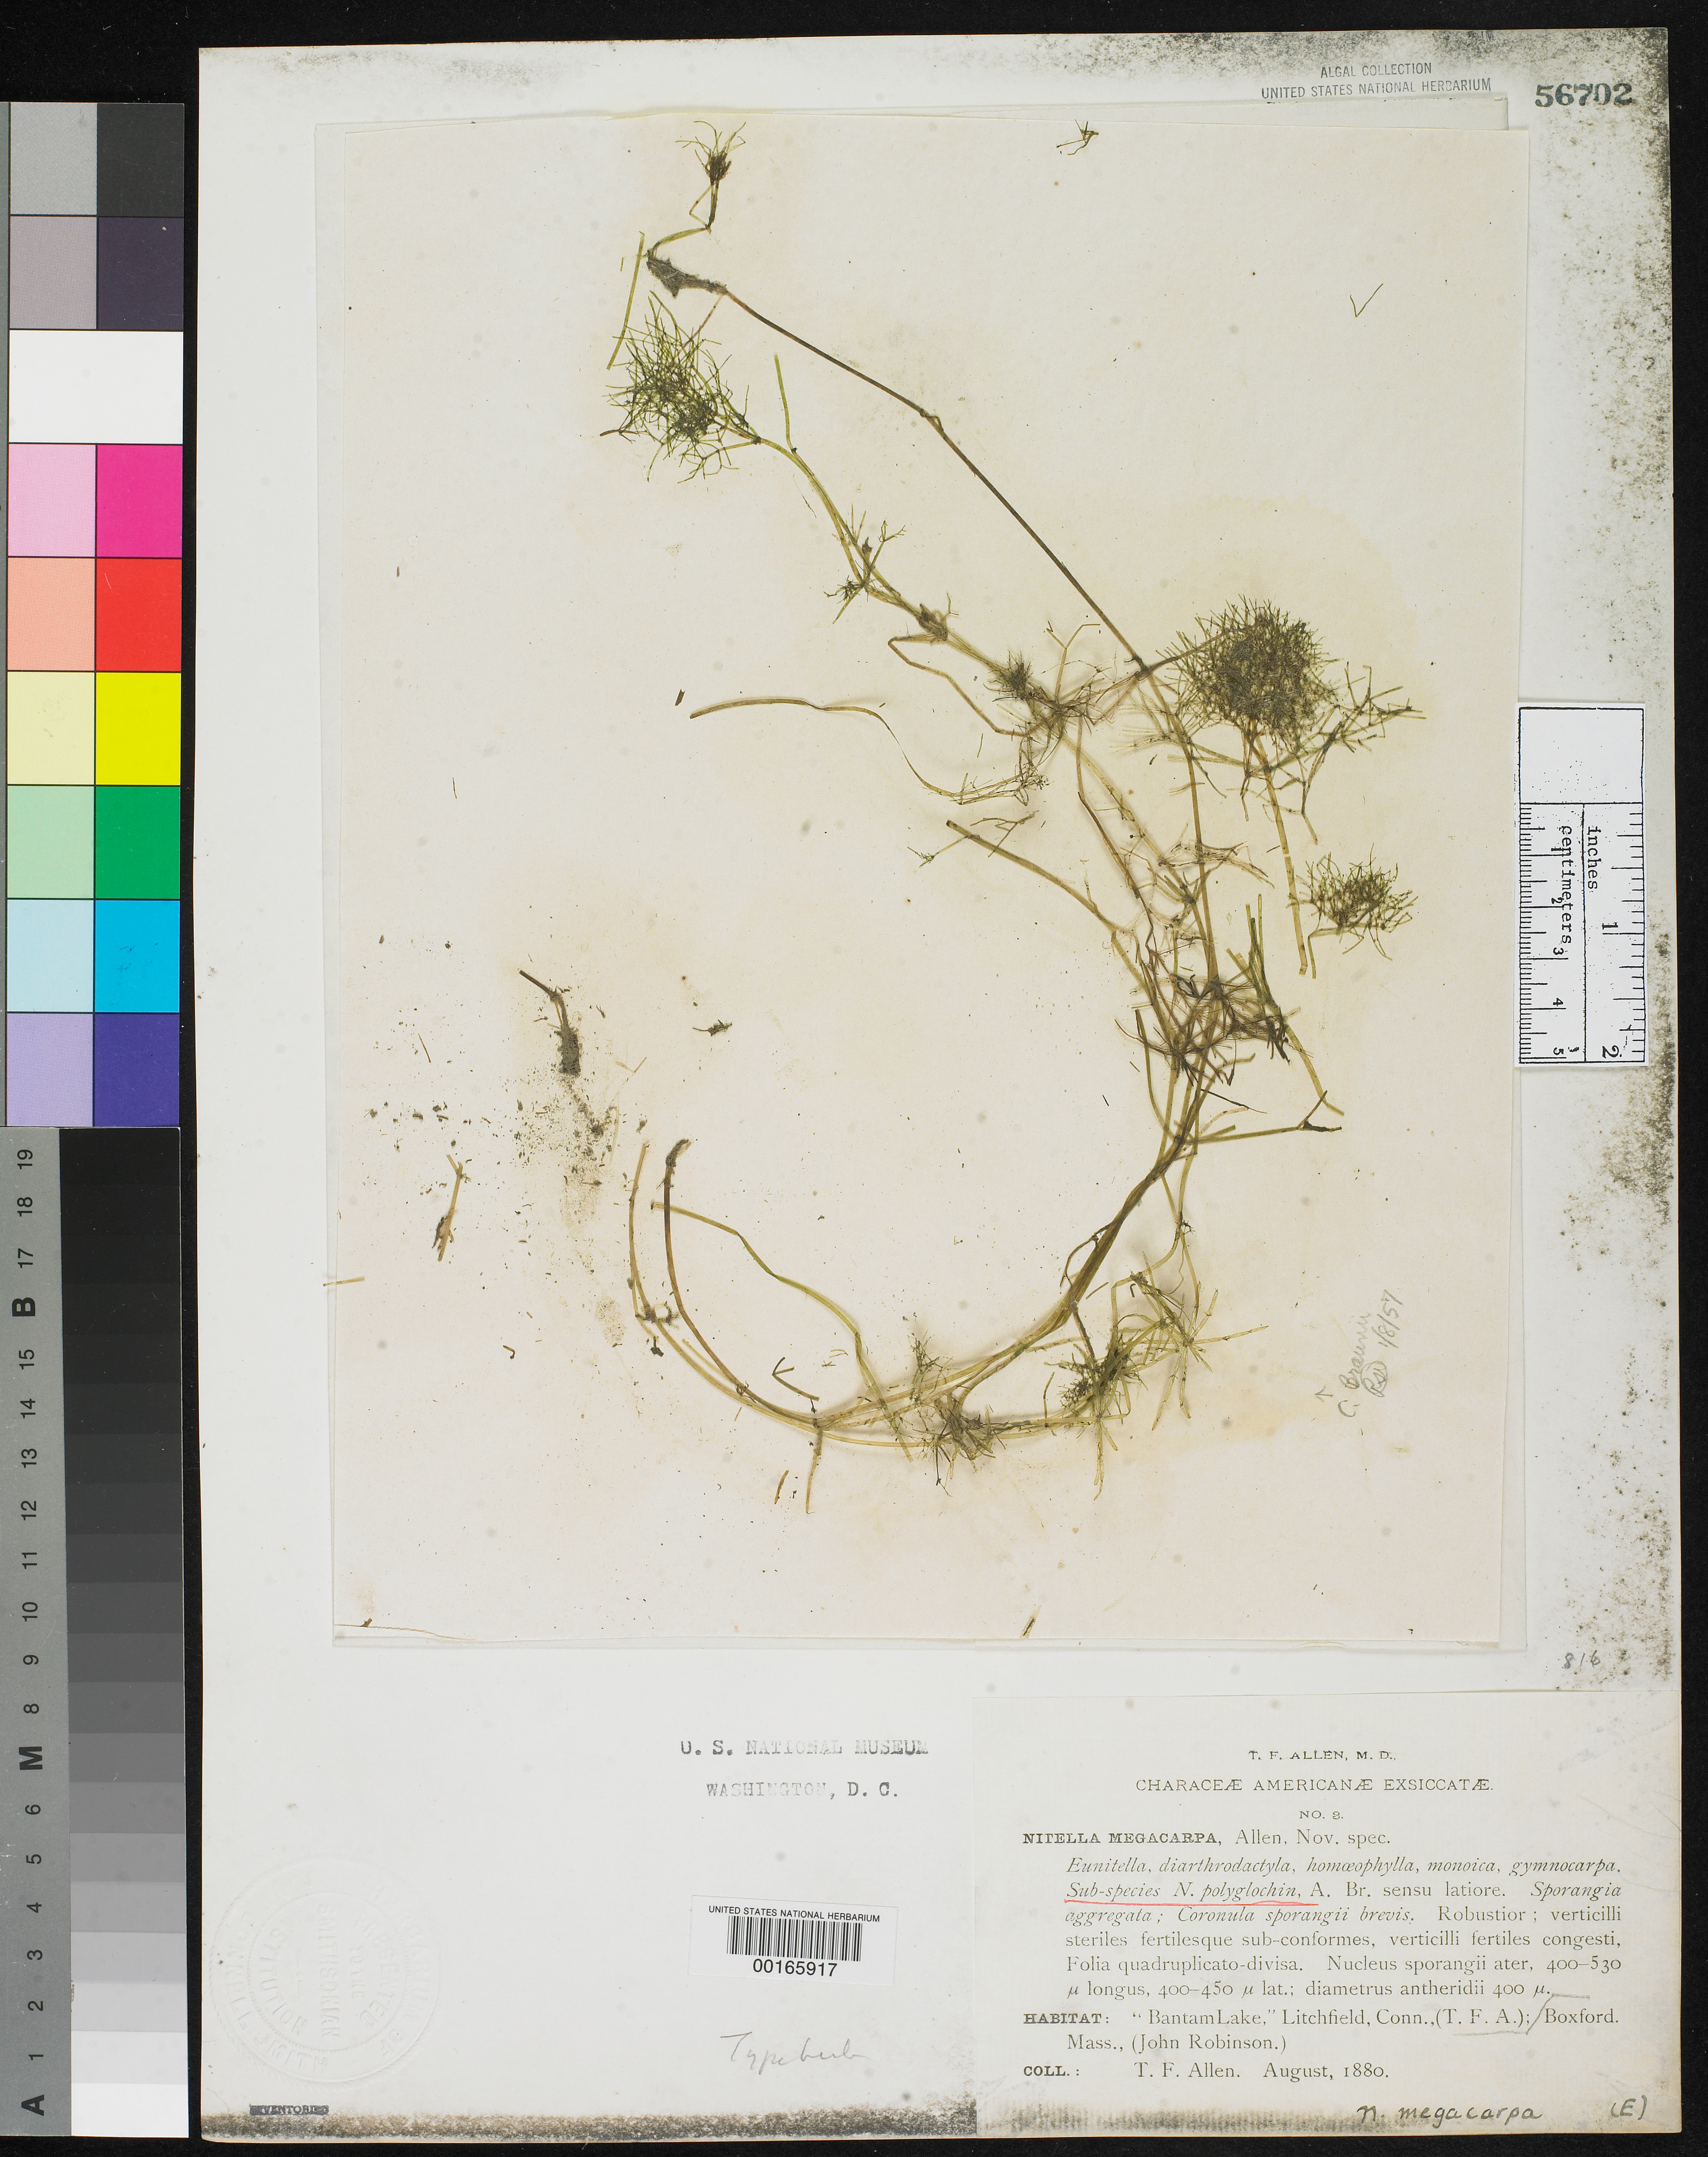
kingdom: Plantae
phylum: Charophyta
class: Charophyceae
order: Charales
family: Characeae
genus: Nitella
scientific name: Nitella megacarpa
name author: Allen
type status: Isotype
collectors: T. F. Allen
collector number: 3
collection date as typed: Aug 1880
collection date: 1880-08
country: United States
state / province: Connecticut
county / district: Litchfield County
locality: Bantam Lake, Litchfield.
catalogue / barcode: US 56702